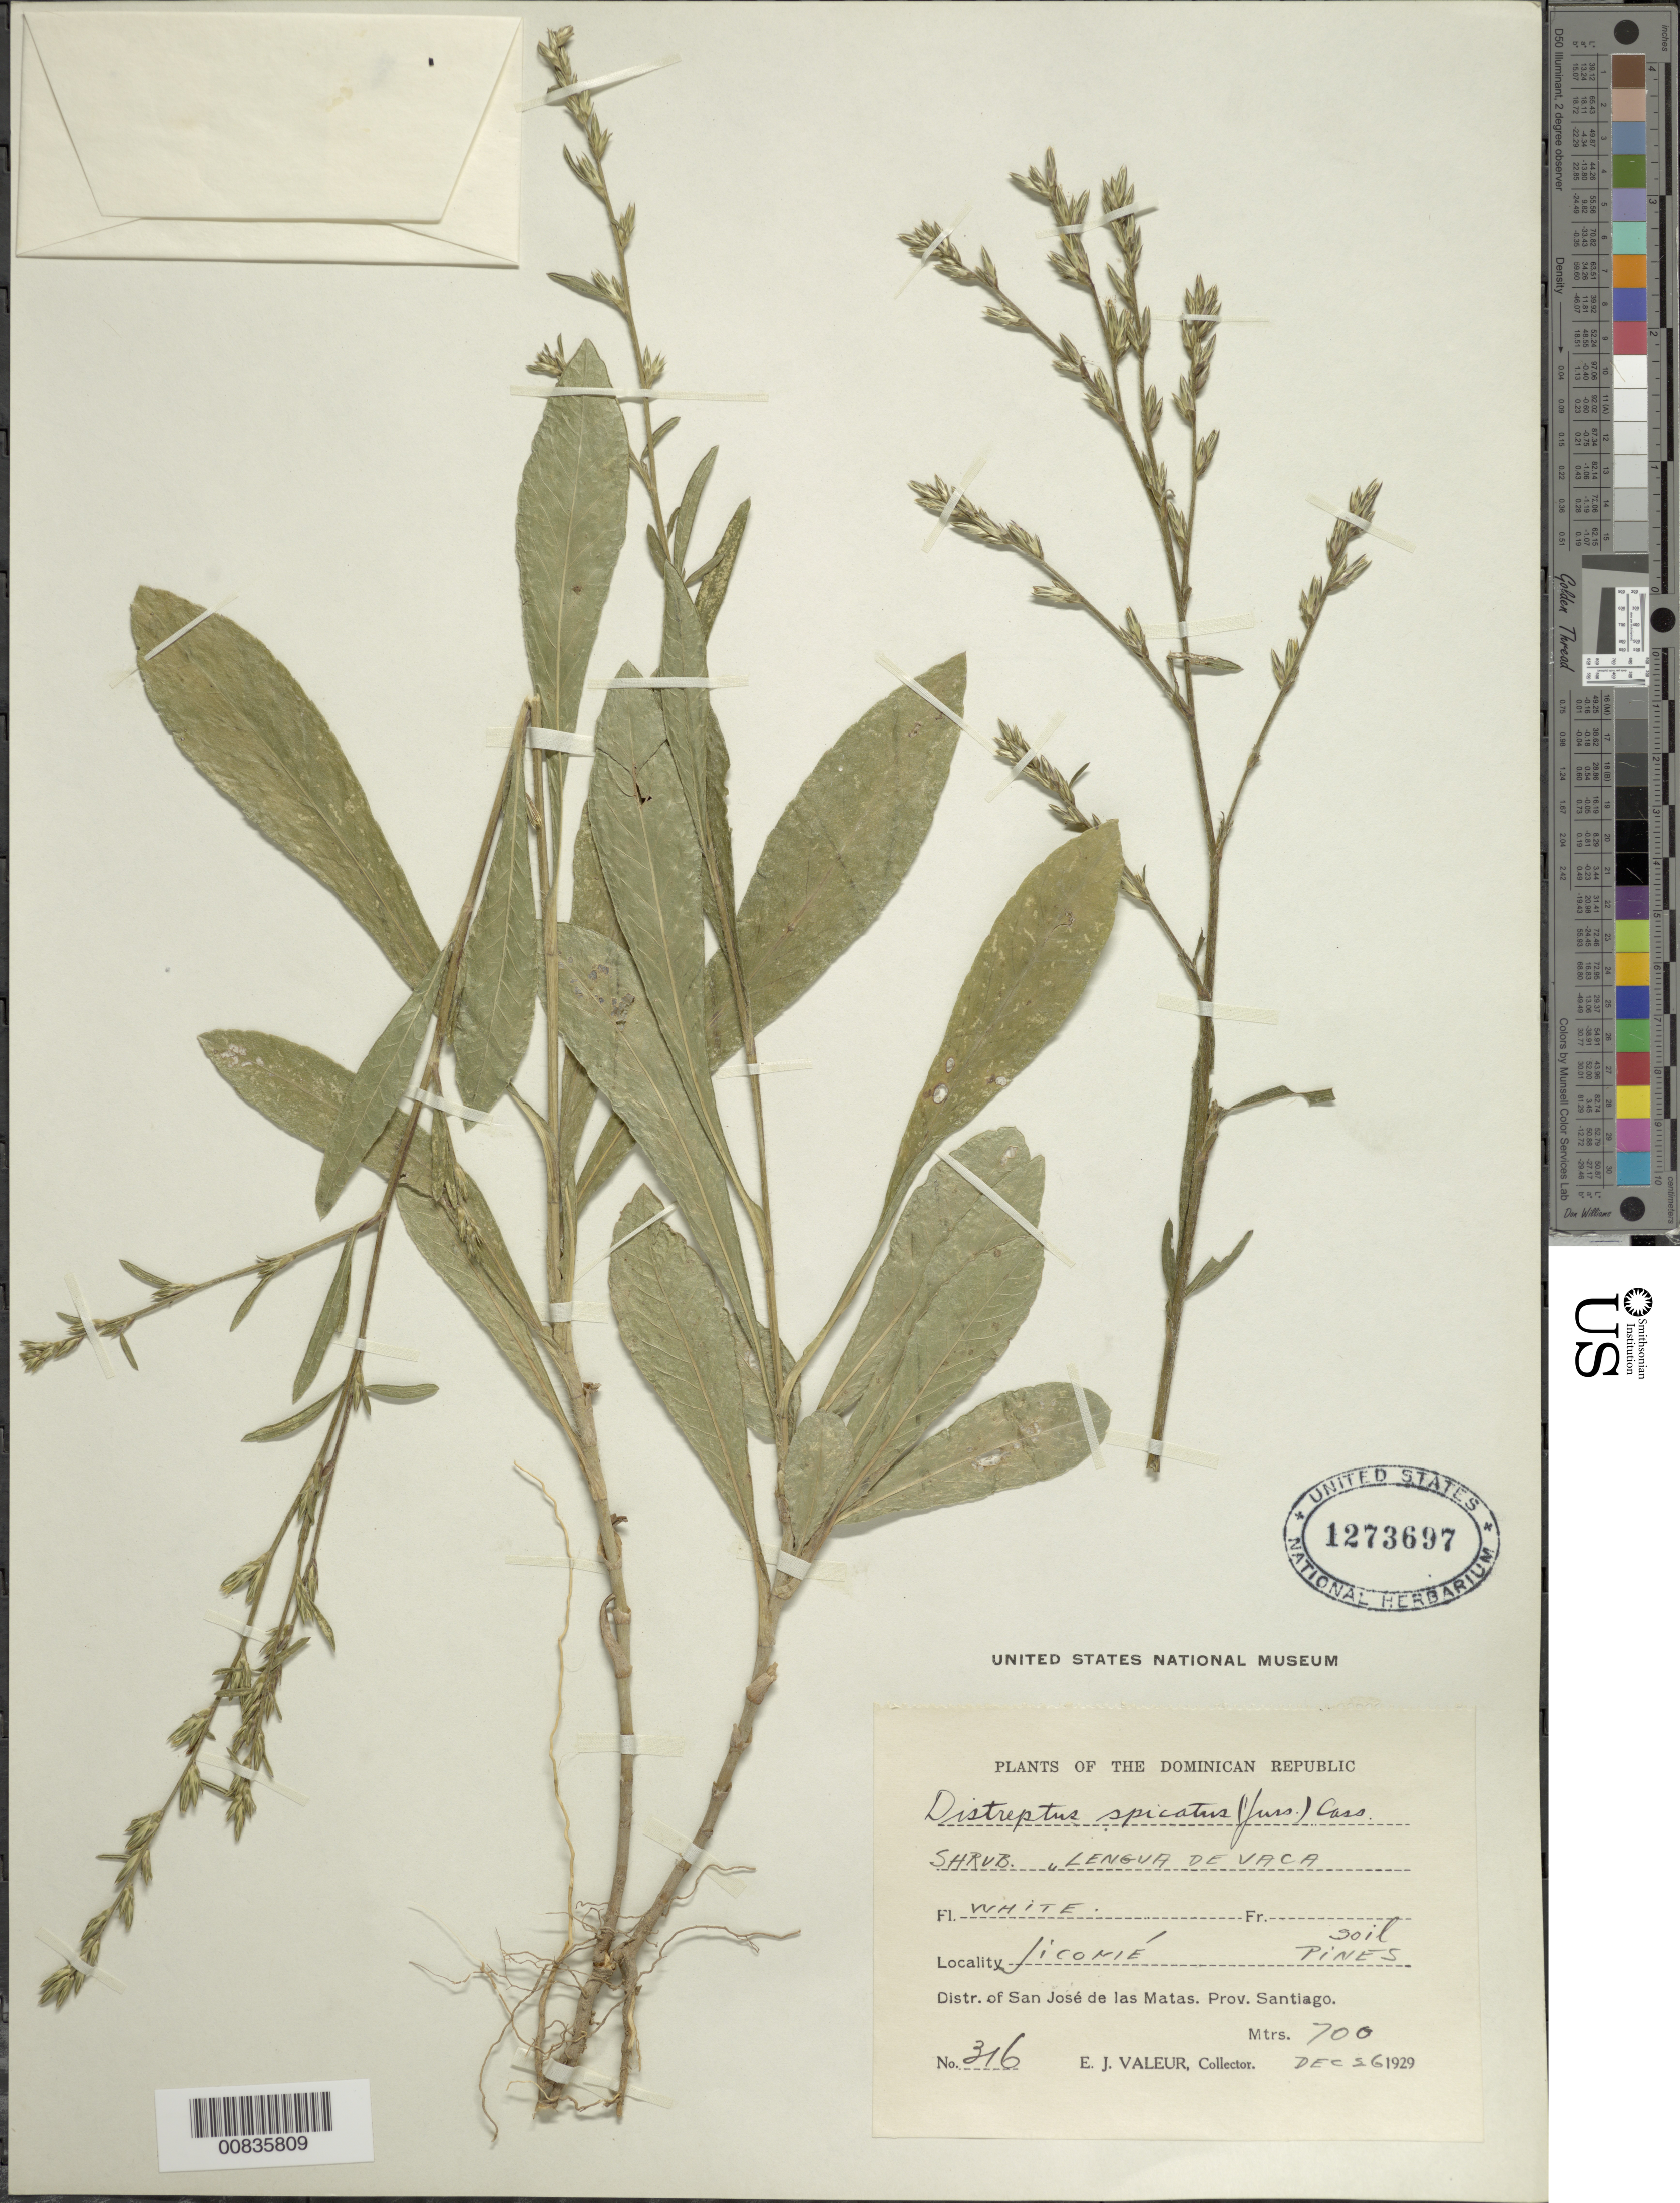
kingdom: Plantae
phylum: Tracheophyta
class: Magnoliopsida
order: Asterales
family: Asteraceae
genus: Pseudelephantopus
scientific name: Pseudelephantopus spicatus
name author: (Juss. ex Aubl.) C.F. Baker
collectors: E. Valeur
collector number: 316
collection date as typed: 26 Dec 1929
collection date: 1929-12-26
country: Dominican Republic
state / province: Santiago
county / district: San José de las Matas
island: Hispaniola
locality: Jicomé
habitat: Soil, pines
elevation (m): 700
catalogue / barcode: US 1273697